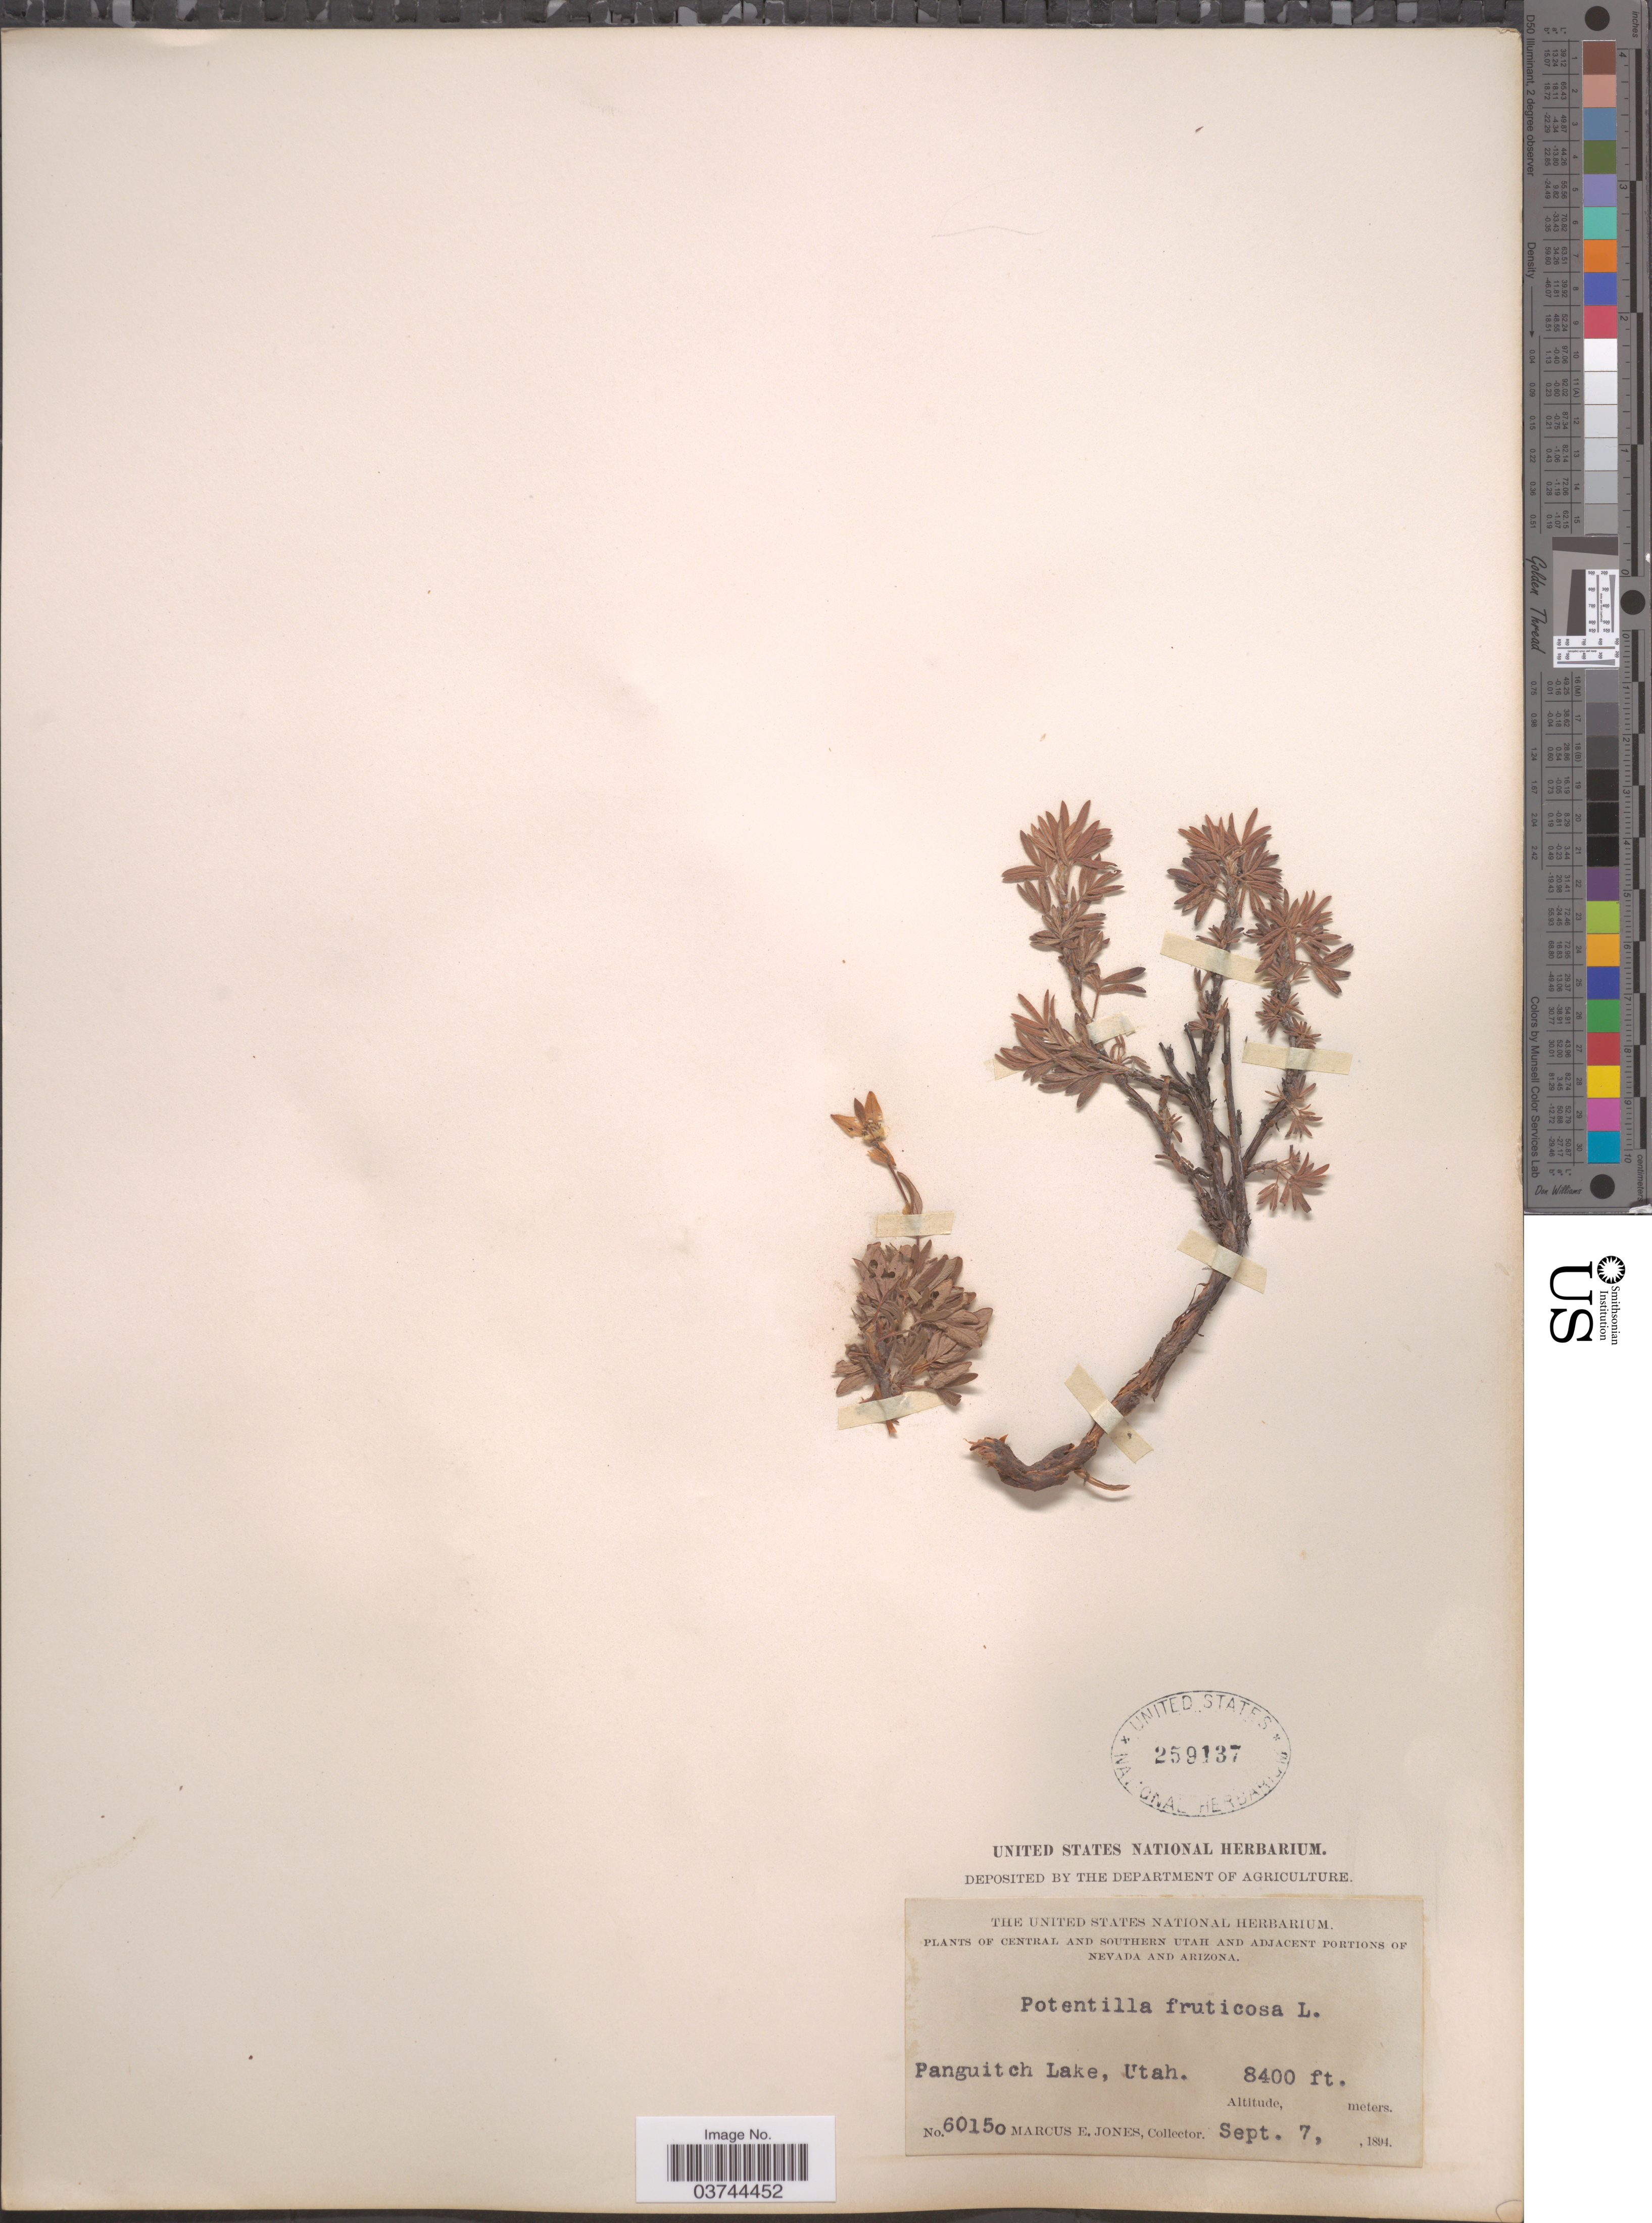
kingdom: Plantae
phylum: Tracheophyta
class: Magnoliopsida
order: Rosales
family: Rosaceae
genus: Dasiphora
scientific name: Dasiphora fruticosa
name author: (L.) Rydb.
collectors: M. E. Jones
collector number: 6015o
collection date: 1894-09-07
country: United States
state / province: Utah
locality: Central and Southern Utah. Panguitch Lake.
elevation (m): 2560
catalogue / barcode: US 259137